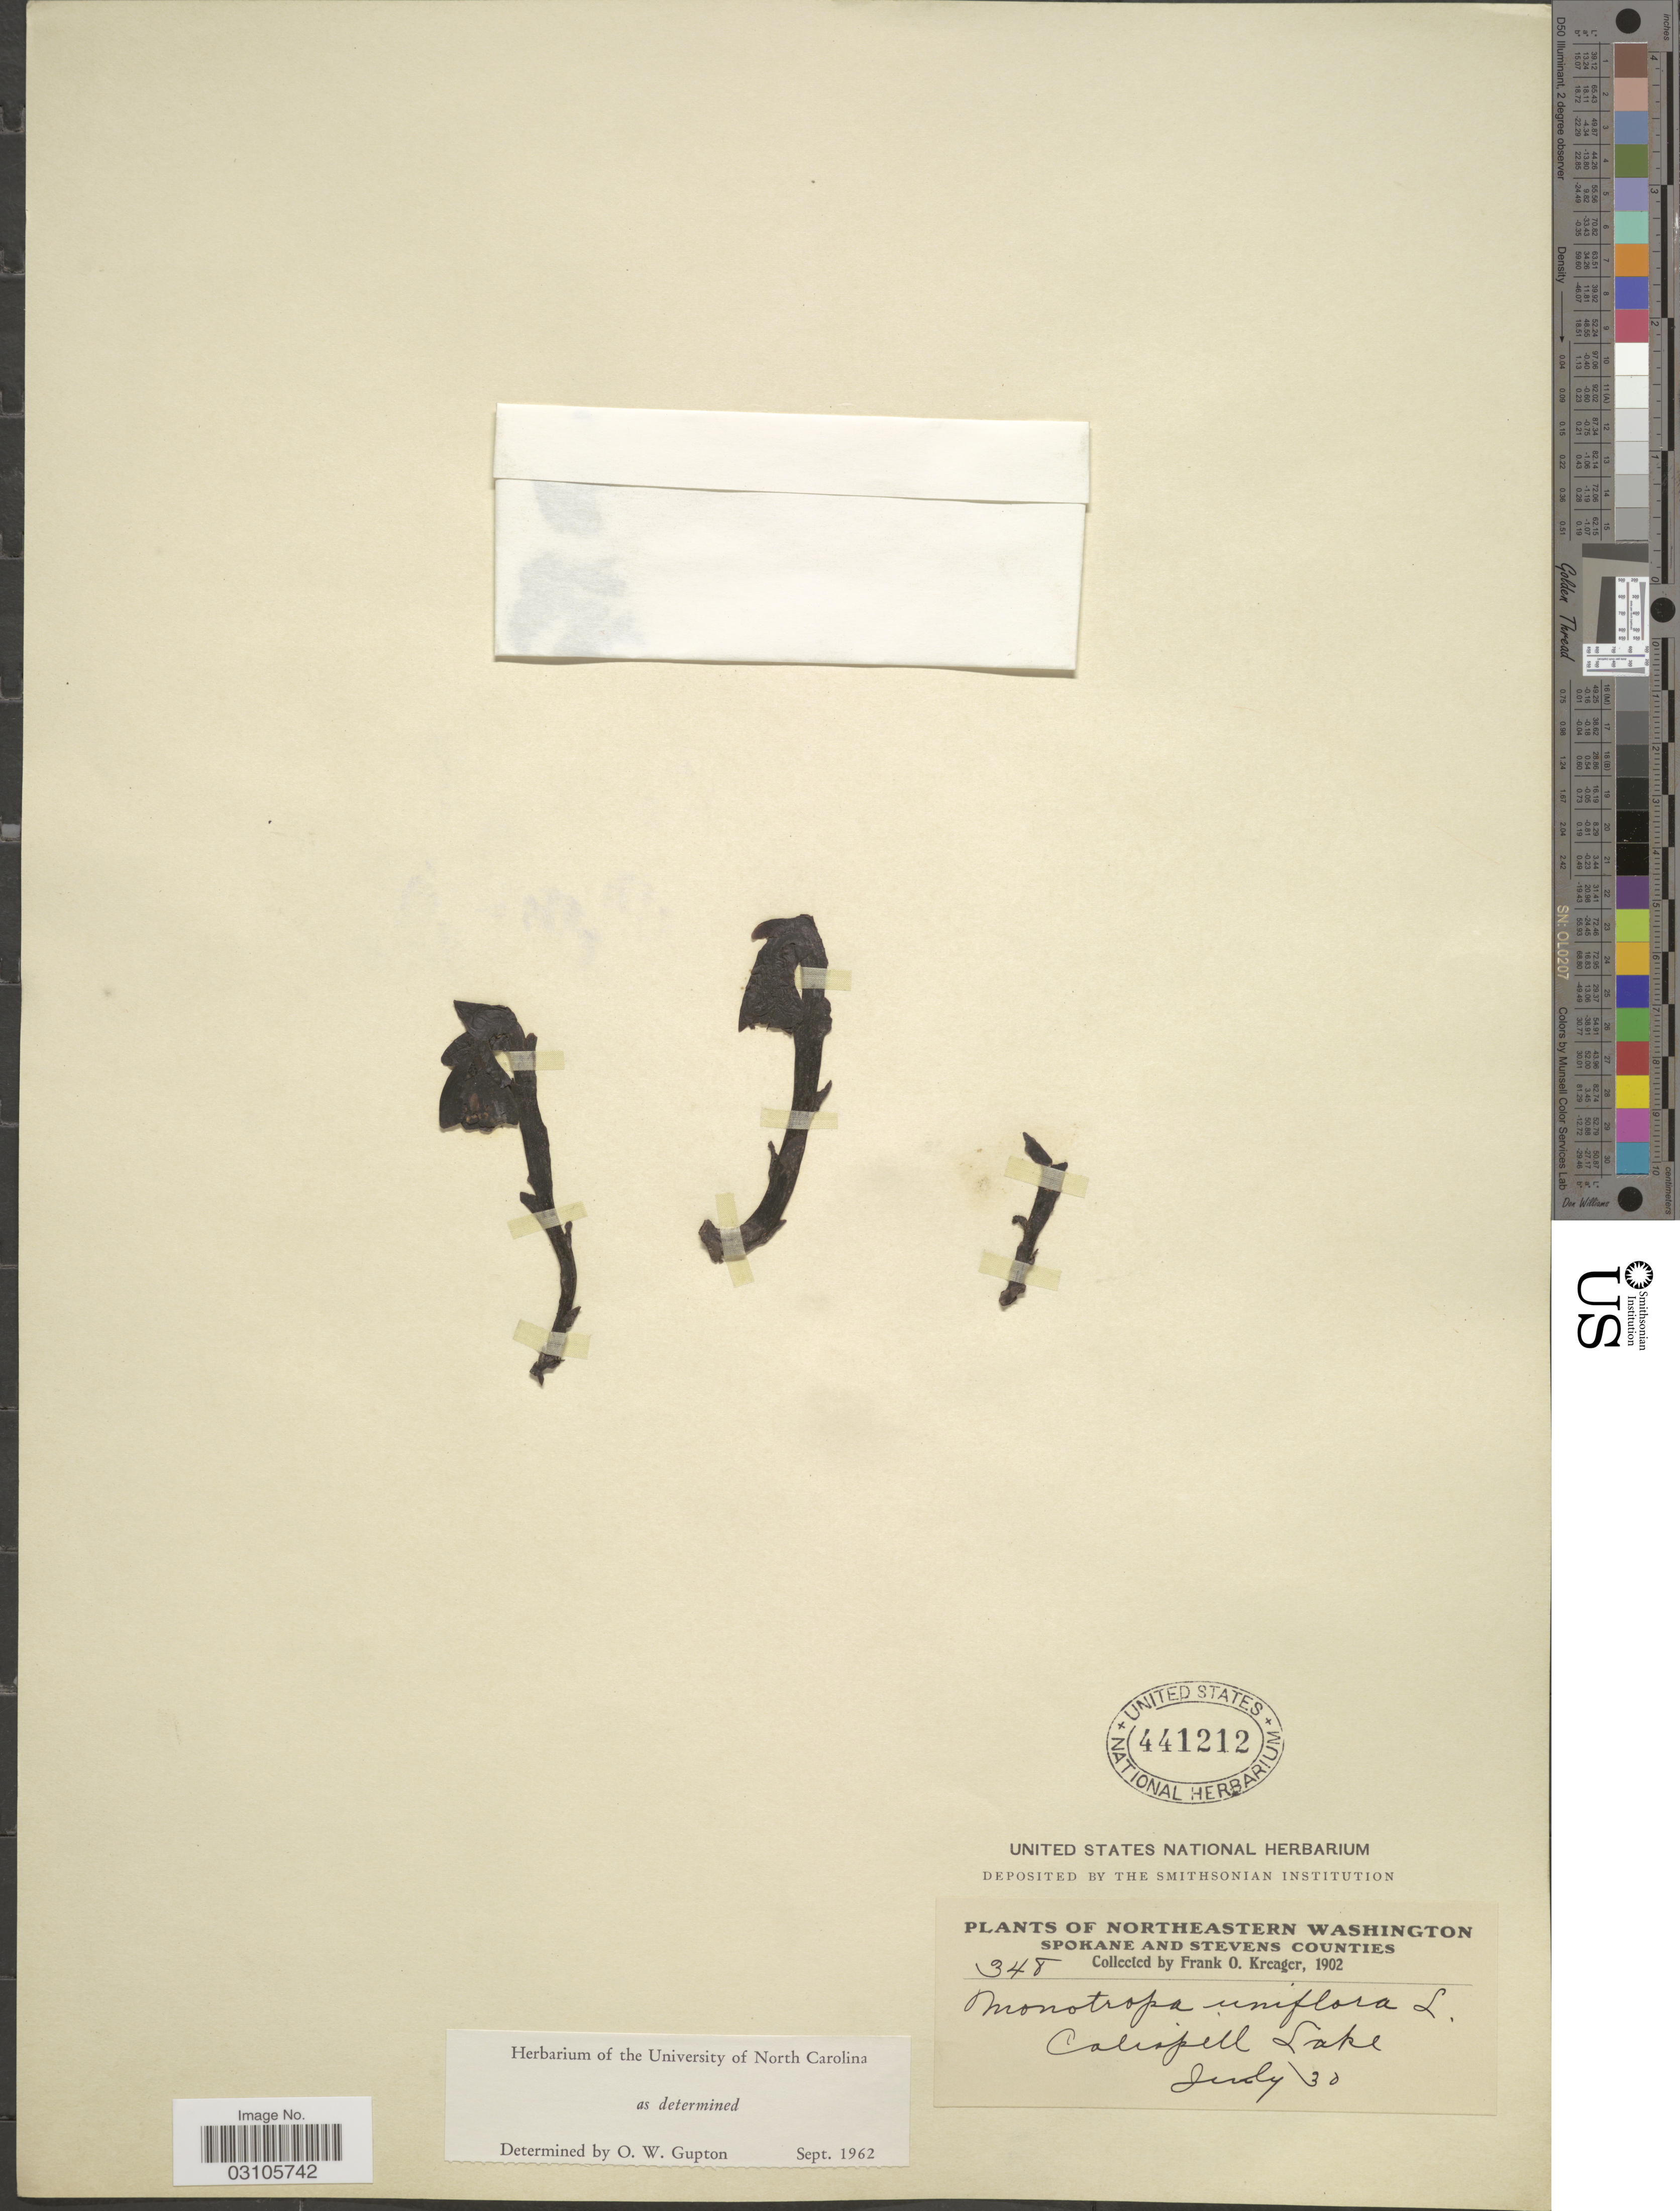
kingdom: Plantae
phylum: Tracheophyta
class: Magnoliopsida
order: Ericales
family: Ericaceae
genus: Monotropa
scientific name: Monotropa uniflora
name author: L.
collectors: F. Kreager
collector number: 348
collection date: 1902-07-30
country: United States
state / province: Washington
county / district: Spokane / Stevens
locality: Northeastern Washington. Spokane and Stevens Counties. Calispell Lake.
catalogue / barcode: US 441212